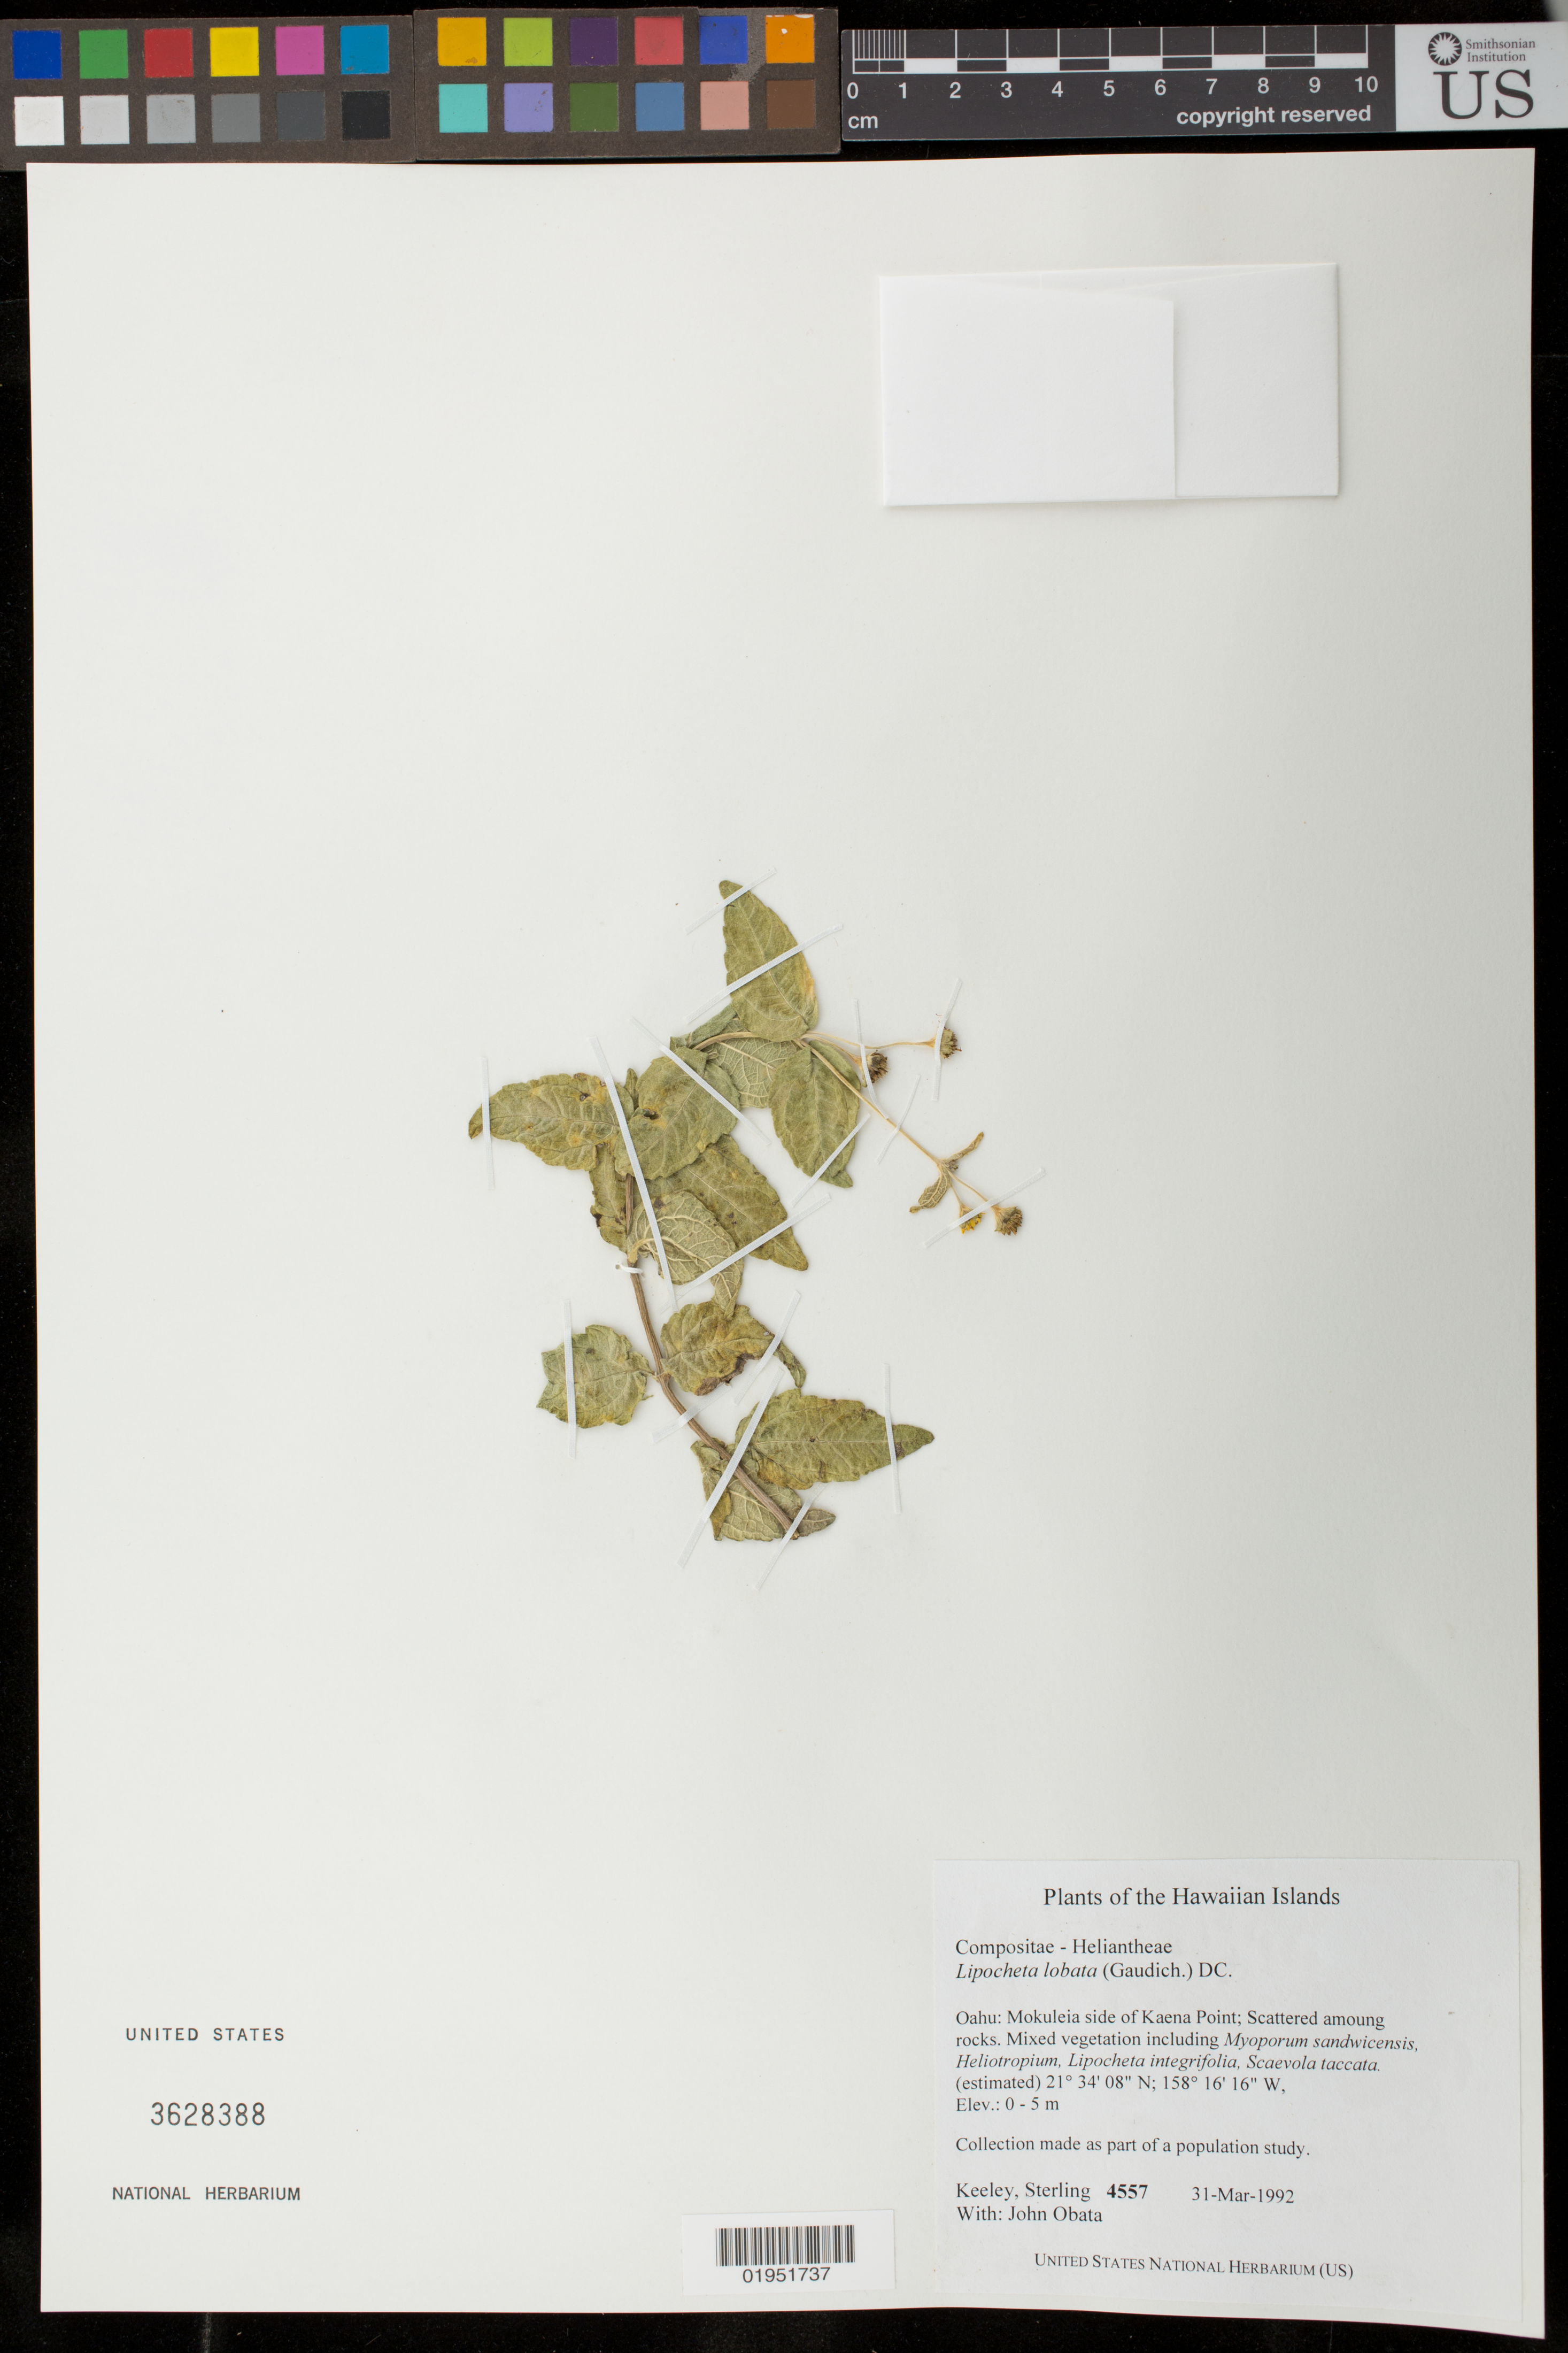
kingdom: Plantae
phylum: Tracheophyta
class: Magnoliopsida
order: Asterales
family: Asteraceae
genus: Lipochaeta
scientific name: Lipochaeta lobata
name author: (Gaudich.) DC.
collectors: S. Keeley & J. Obata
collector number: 4557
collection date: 1992-03-31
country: United States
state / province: Hawaii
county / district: Honolulu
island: Oahu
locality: Mokuleia side of Kaena Point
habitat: Collection make as part of a population study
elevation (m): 0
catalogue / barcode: US 3628388